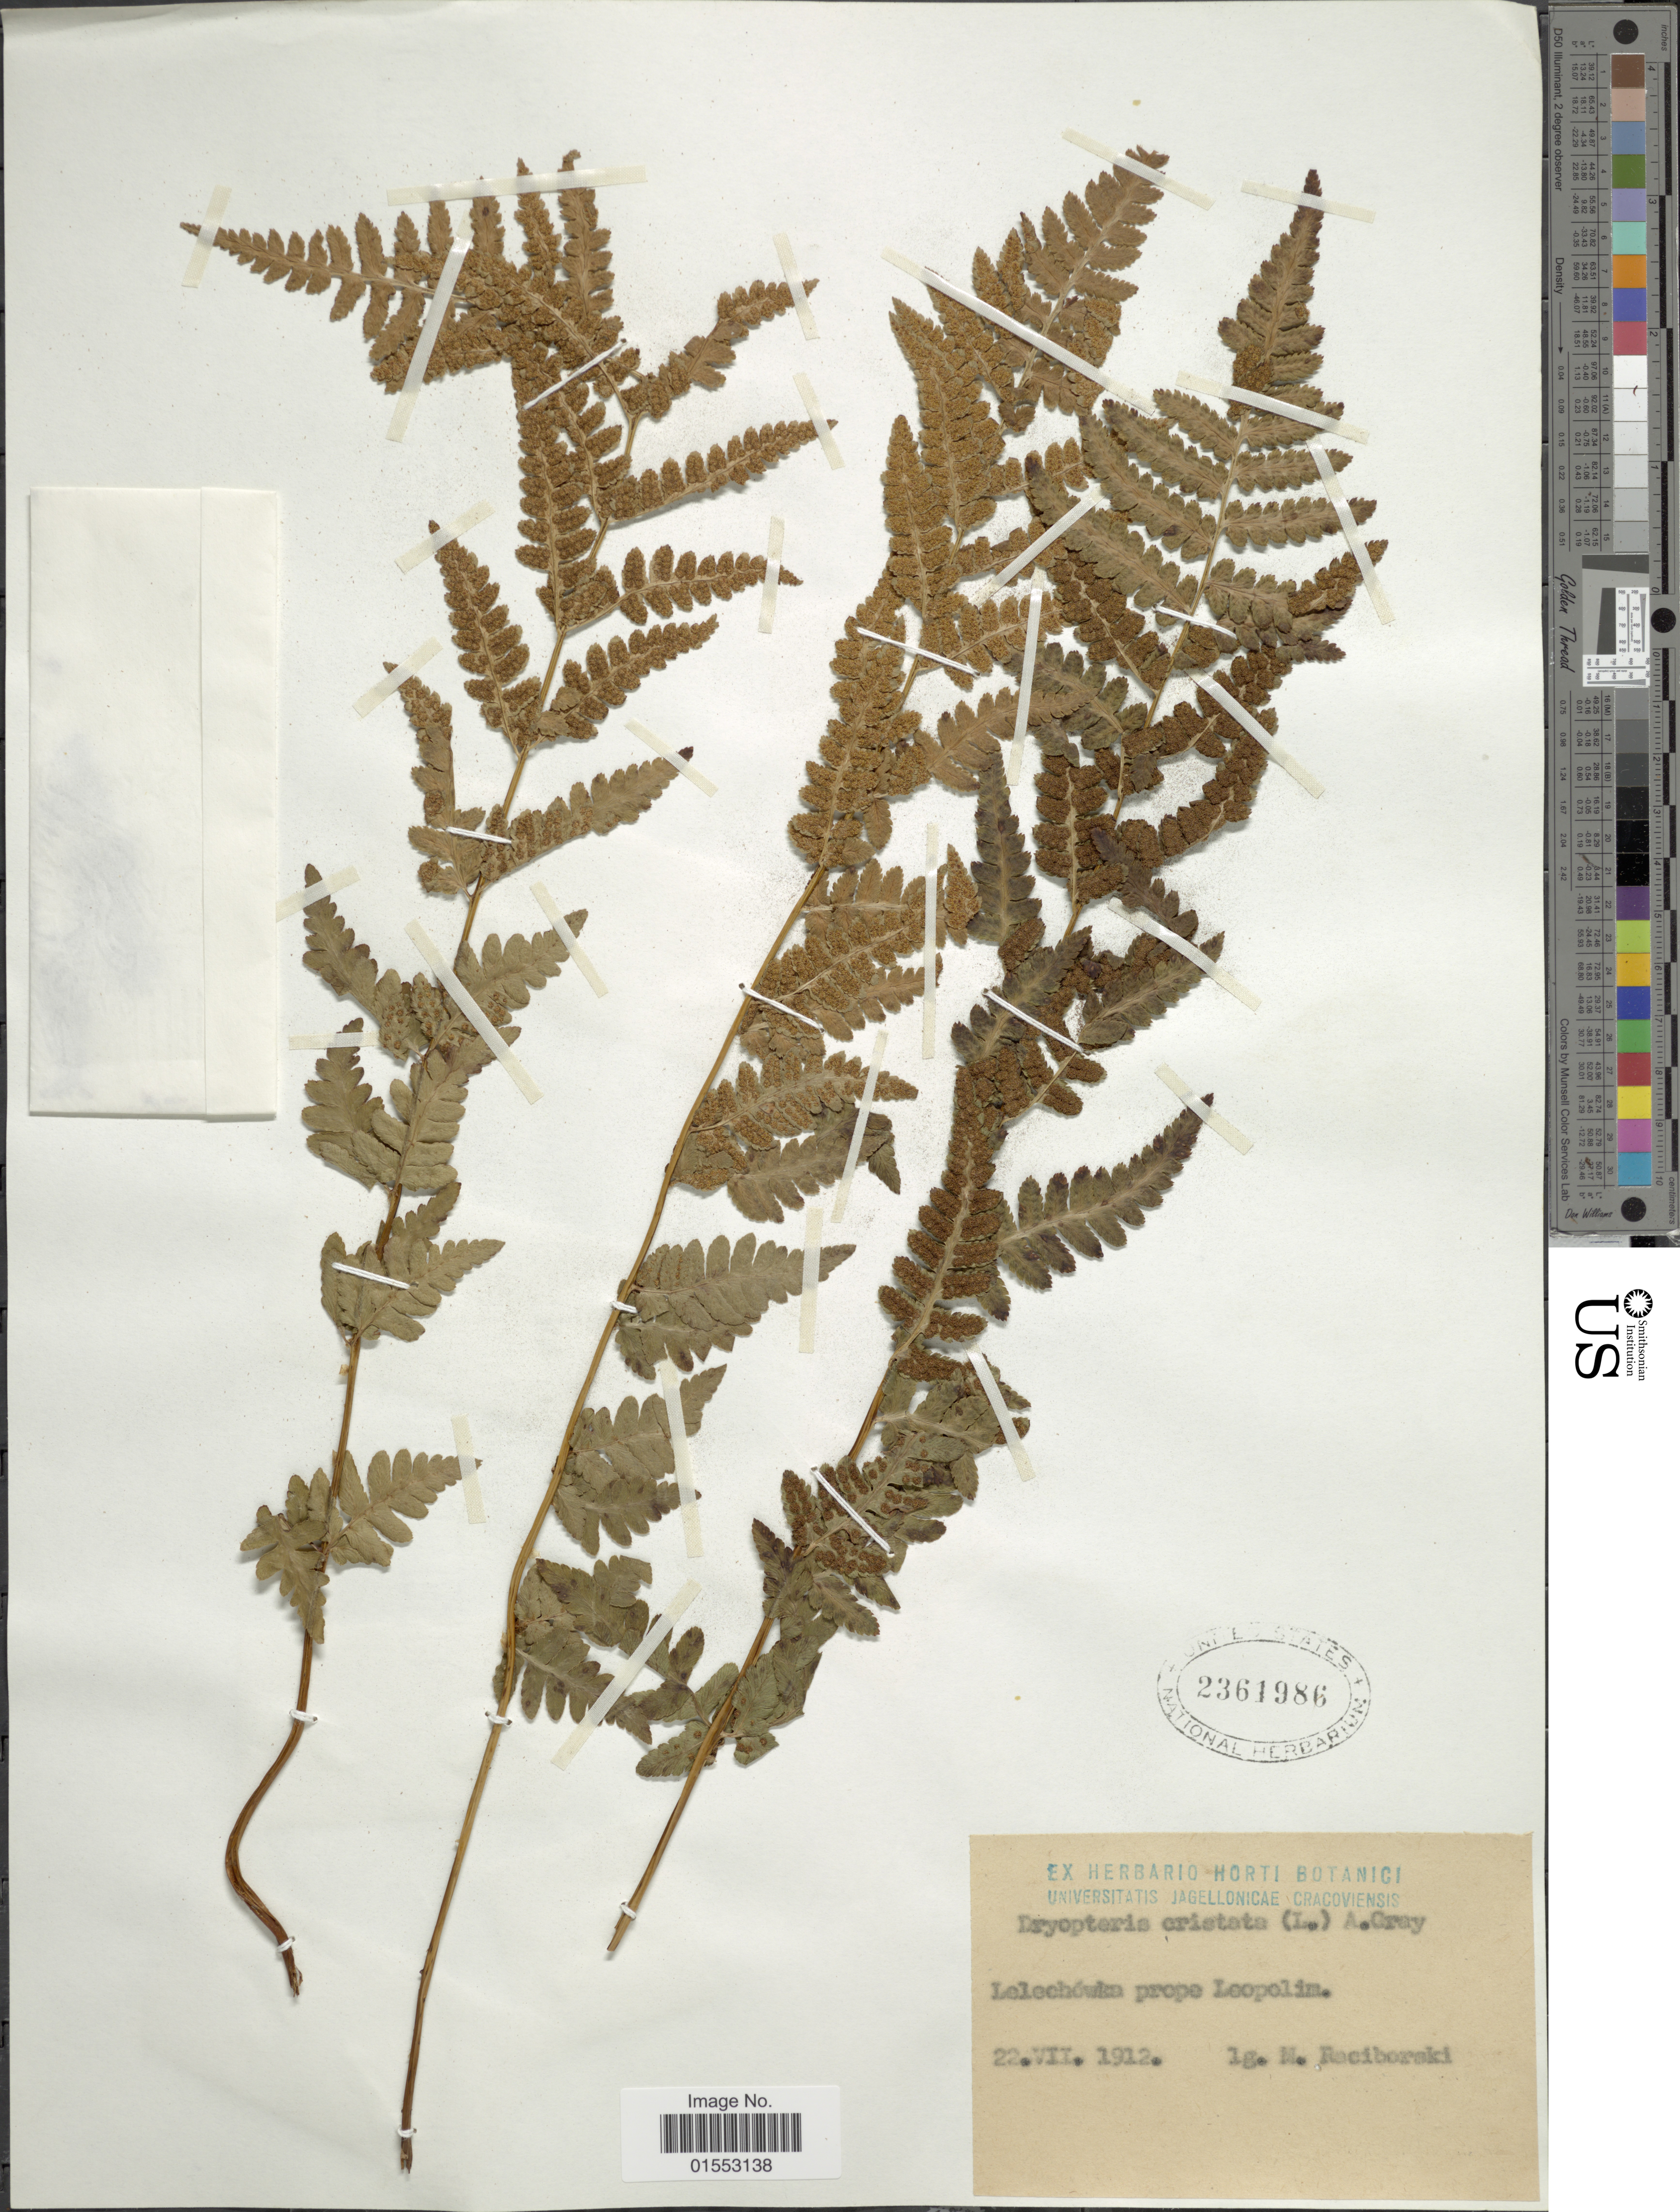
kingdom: Plantae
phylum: Tracheophyta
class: Polypodiopsida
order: Polypodiales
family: Dryopteridaceae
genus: Dryopteris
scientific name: Dryopteris cristata var. spinulosa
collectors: M. Raciborski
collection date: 1912-07-22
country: Ukraine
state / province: L'viv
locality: Lelechowin prope Leopolin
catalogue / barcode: US 2361986